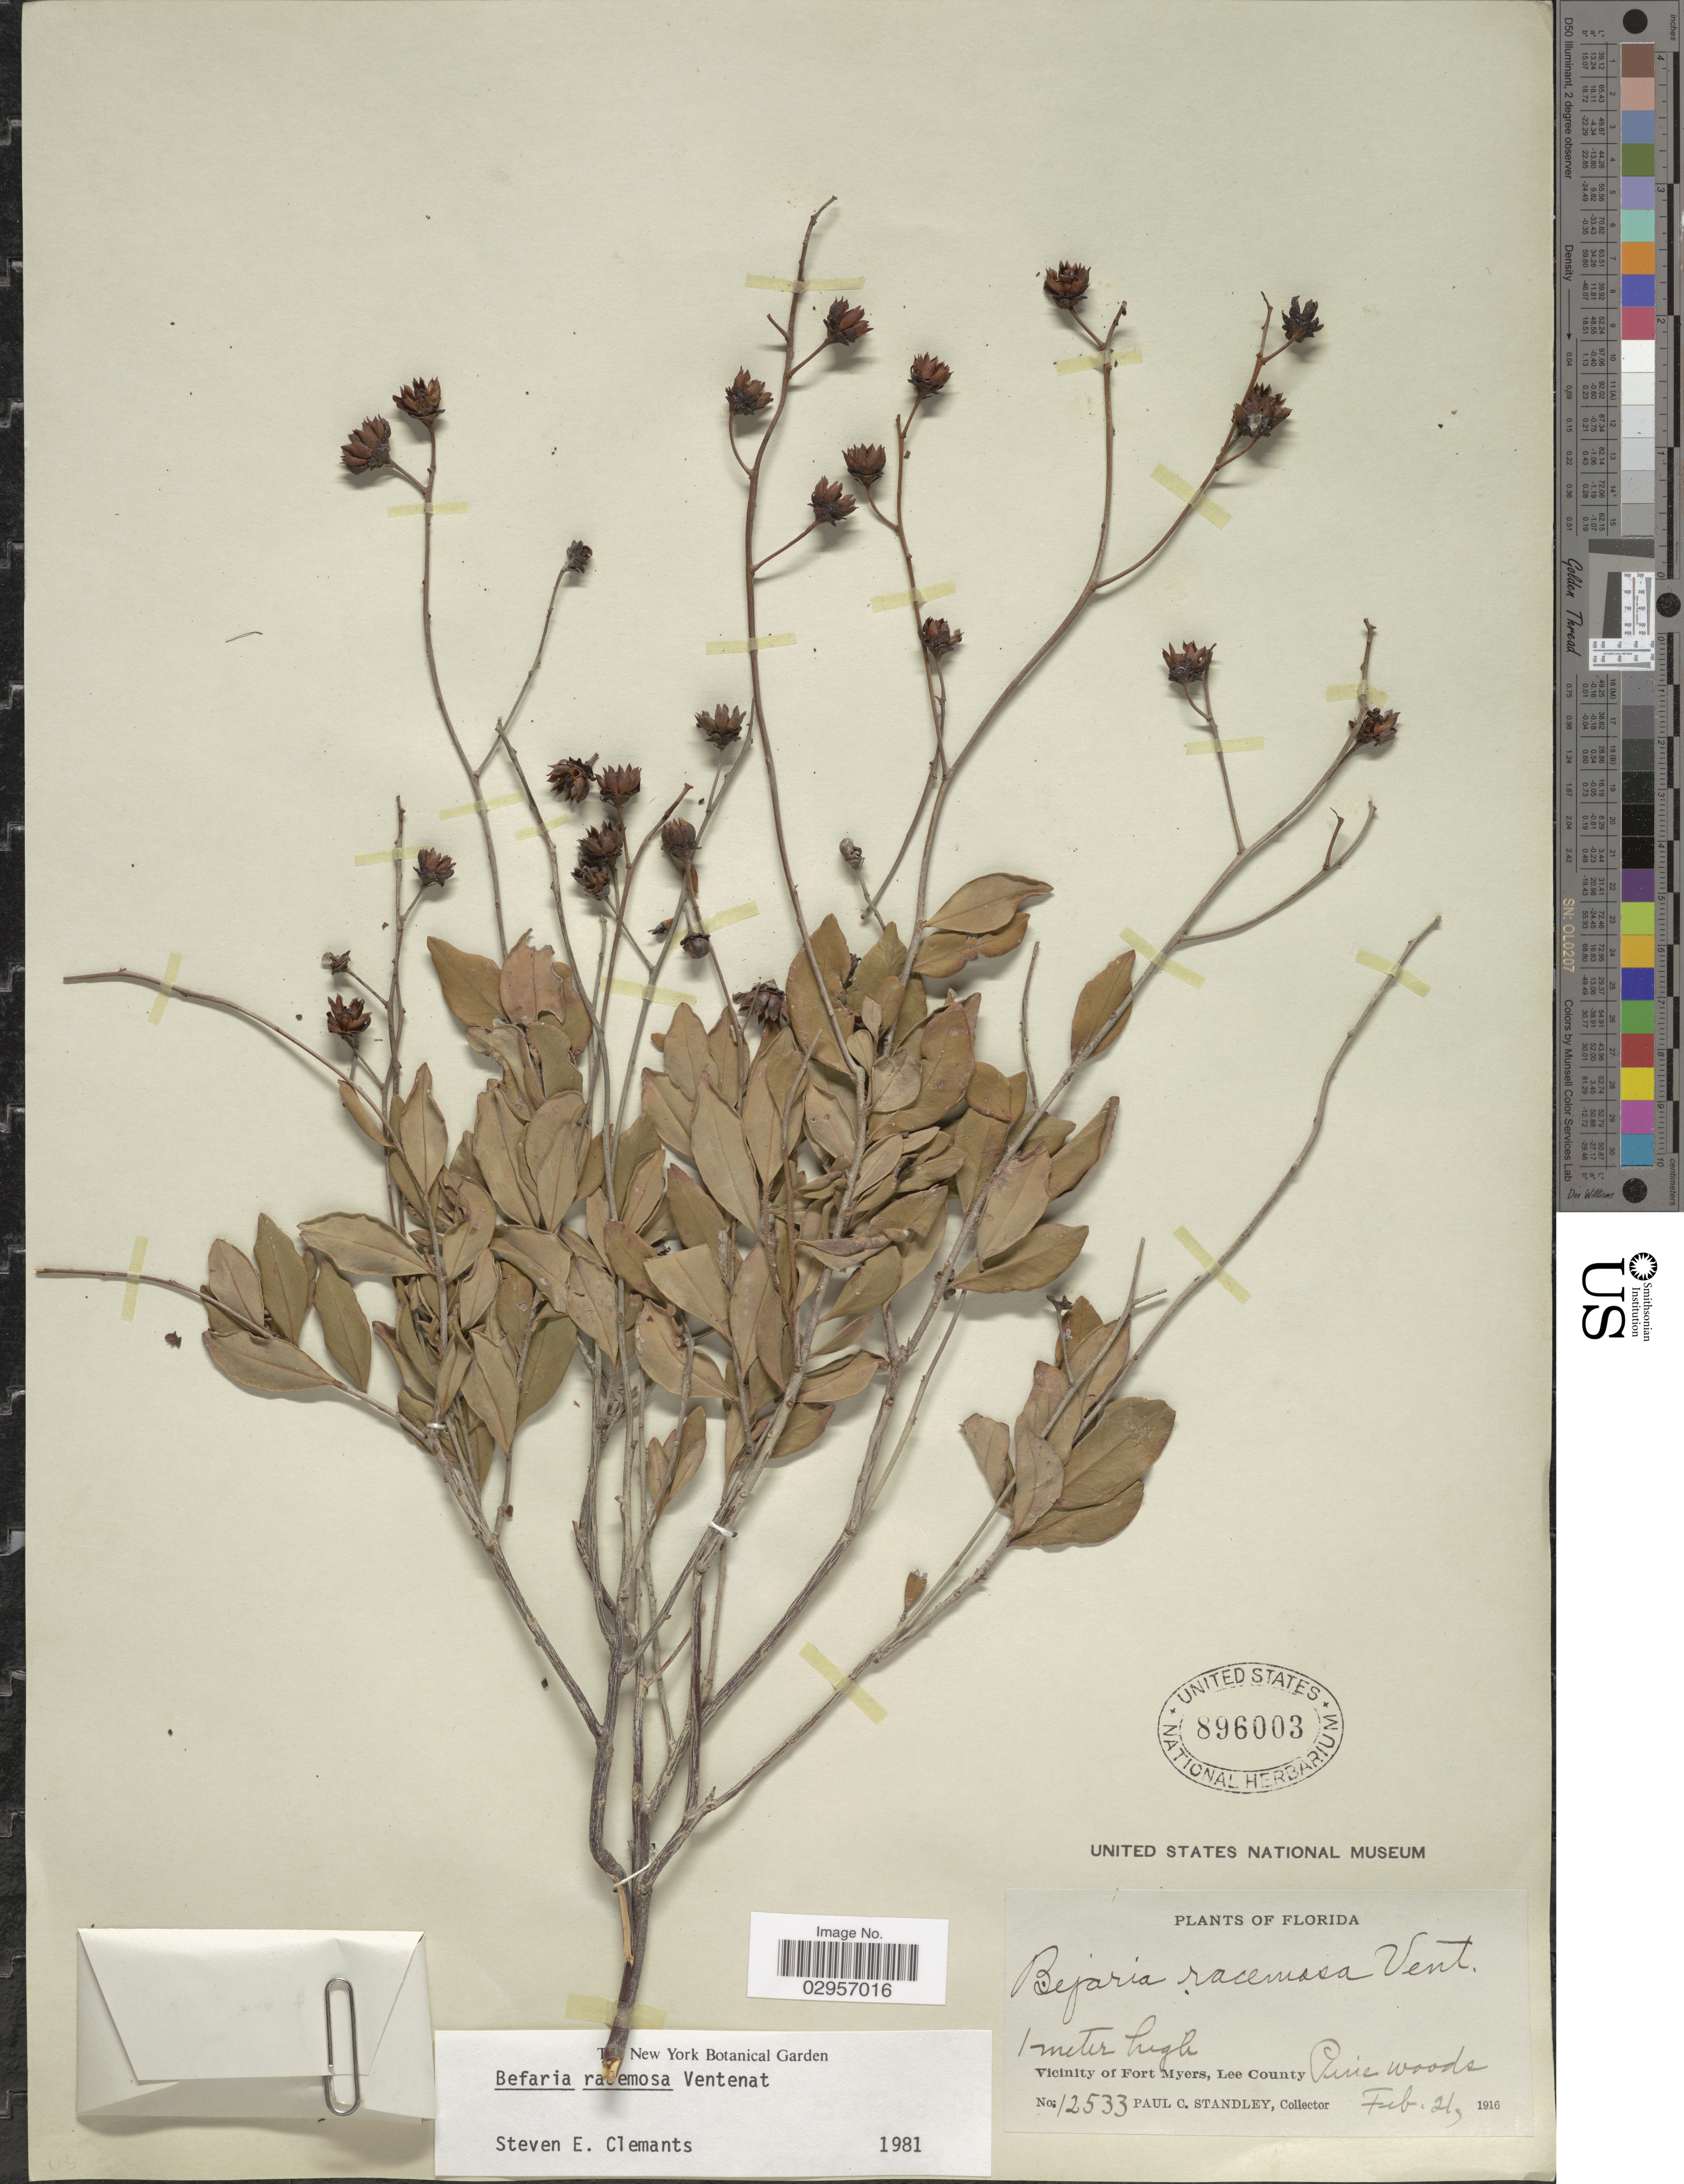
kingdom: Plantae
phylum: Tracheophyta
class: Magnoliopsida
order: Ericales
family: Ericaceae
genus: Bejaria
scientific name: Bejaria racemosa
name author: Vent.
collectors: P. C. Standley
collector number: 12533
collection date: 1916-02-21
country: United States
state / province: Florida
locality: Vicinity of Fort Myers, Lee County, Pine woods.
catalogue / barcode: US 896003